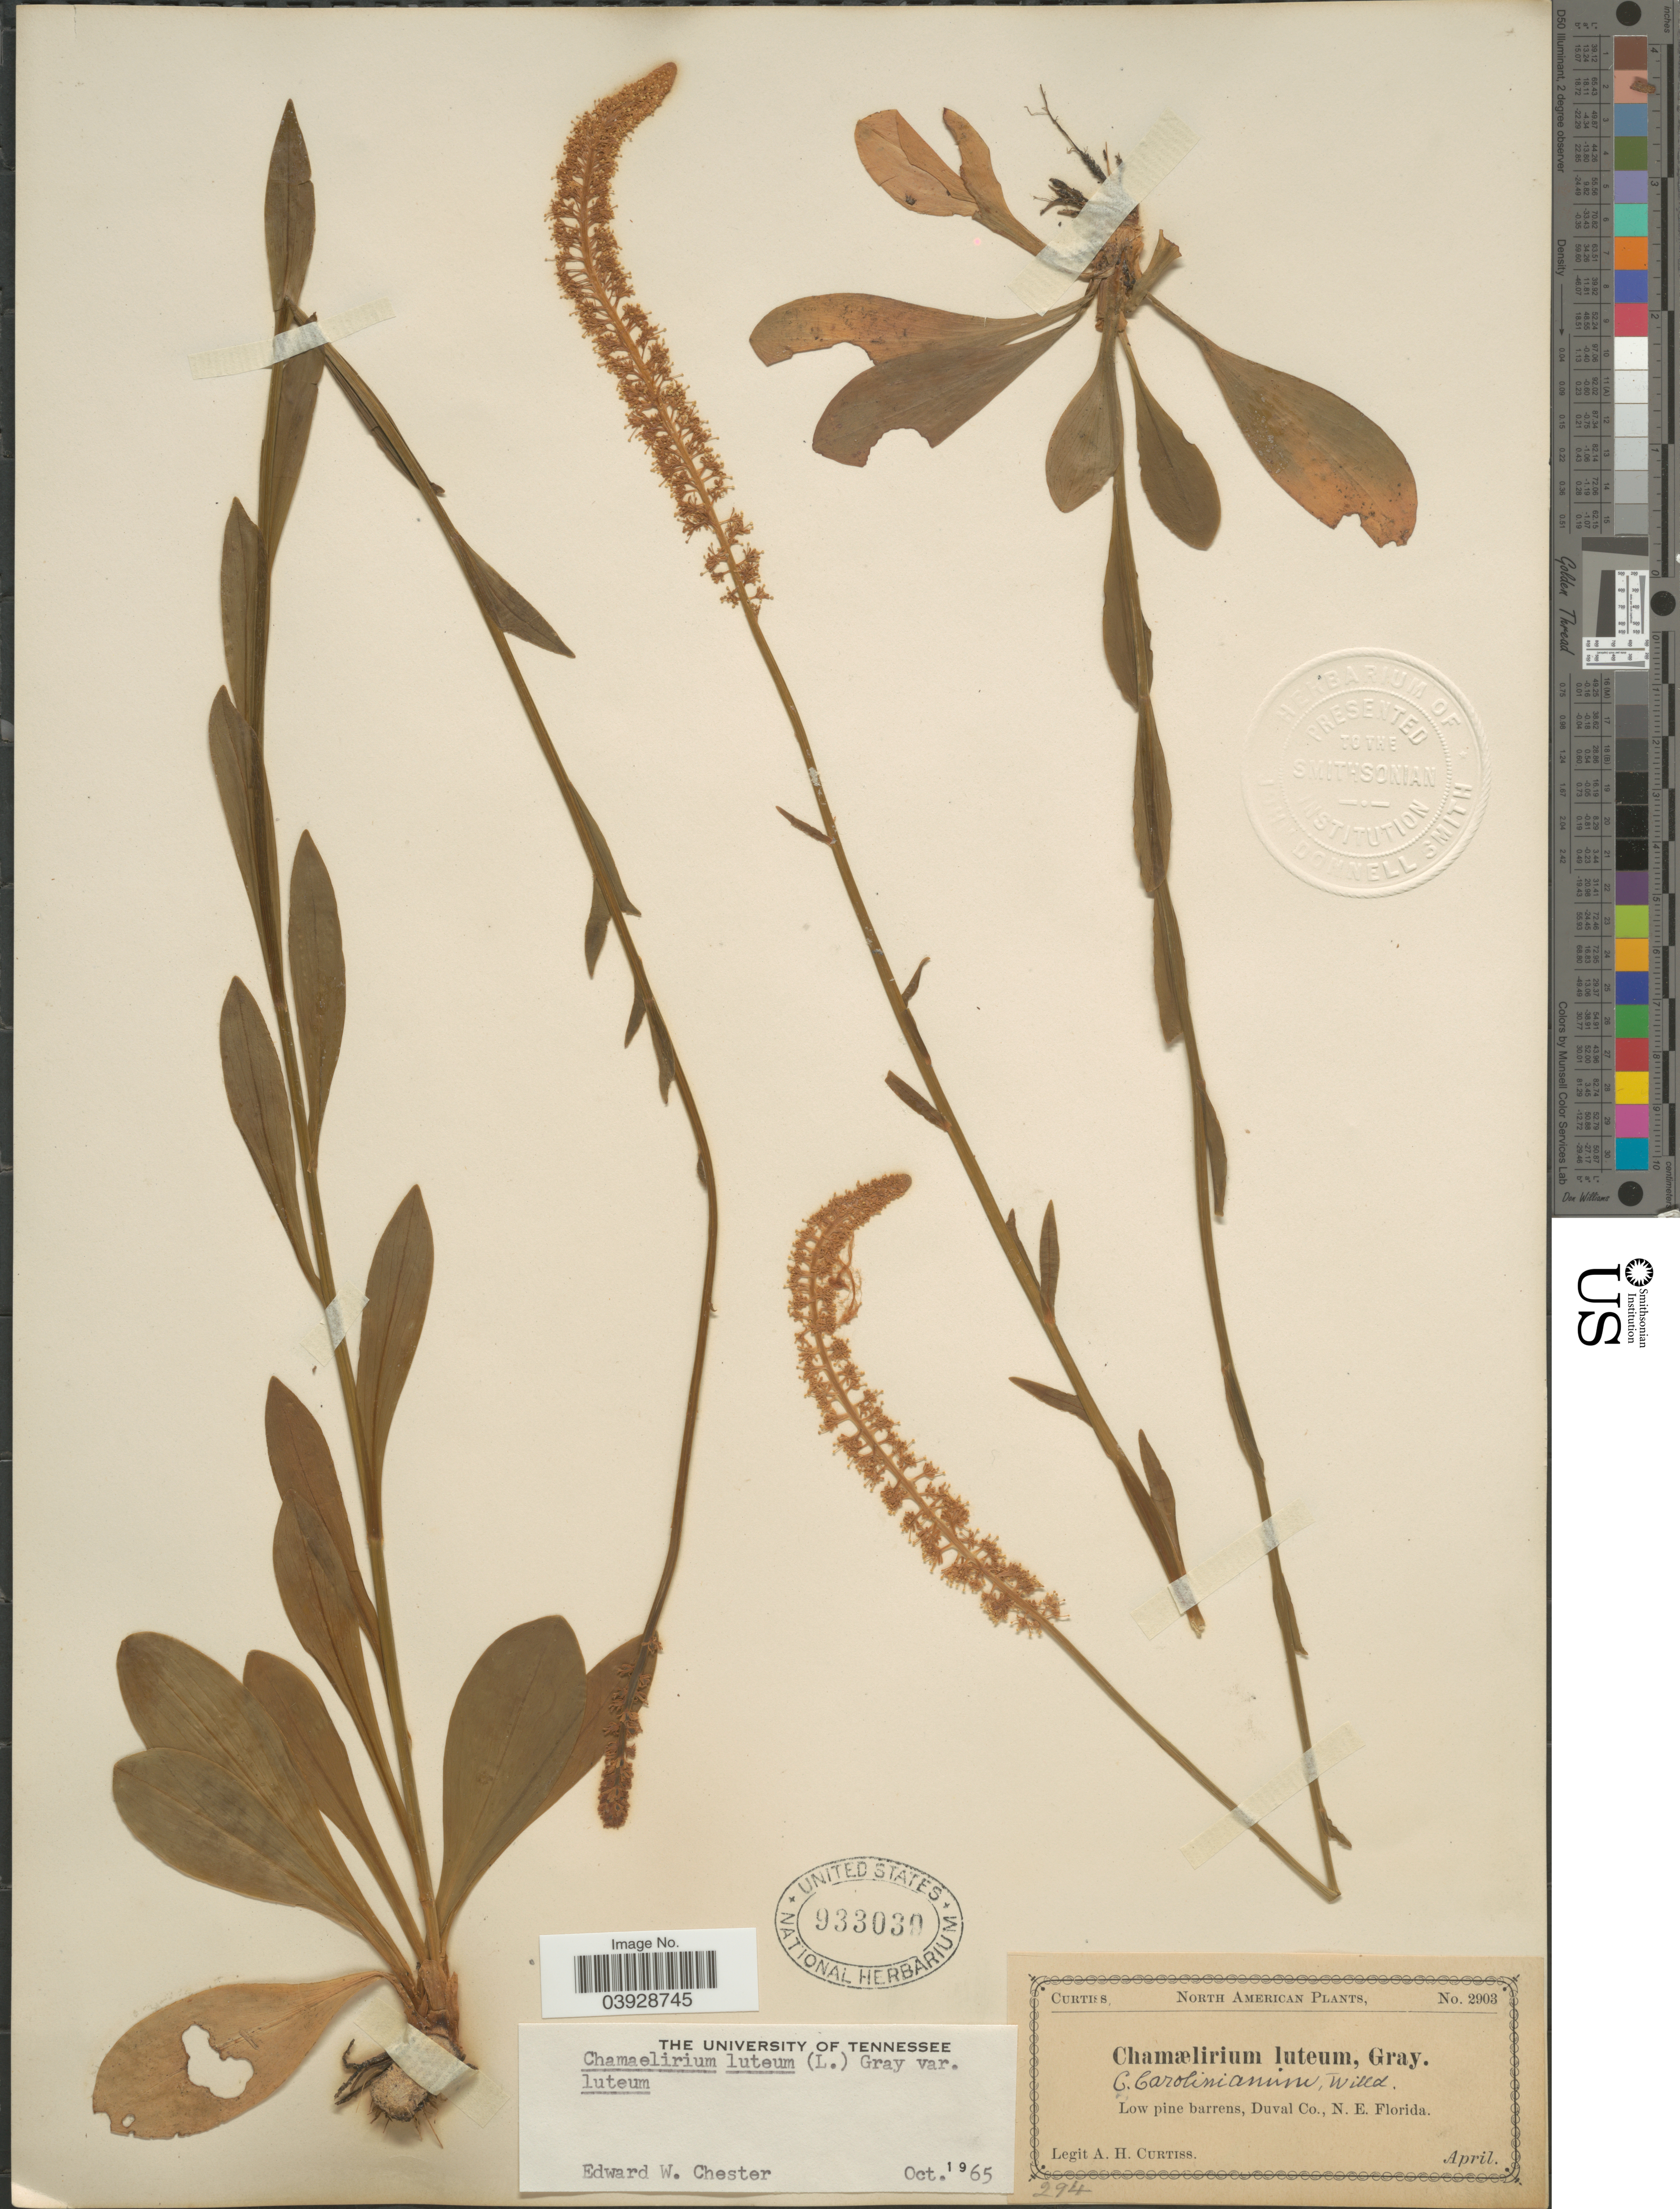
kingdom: Plantae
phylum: Tracheophyta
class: Liliopsida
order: Liliales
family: Melanthiaceae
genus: Chamaelirium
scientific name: Chamaelirium luteum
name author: (L.) A. Gray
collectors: A. H. Curtiss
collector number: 2903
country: United States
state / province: Florida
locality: Low pine barrens, Duval Co., N.E. Florida.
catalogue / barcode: US 933039